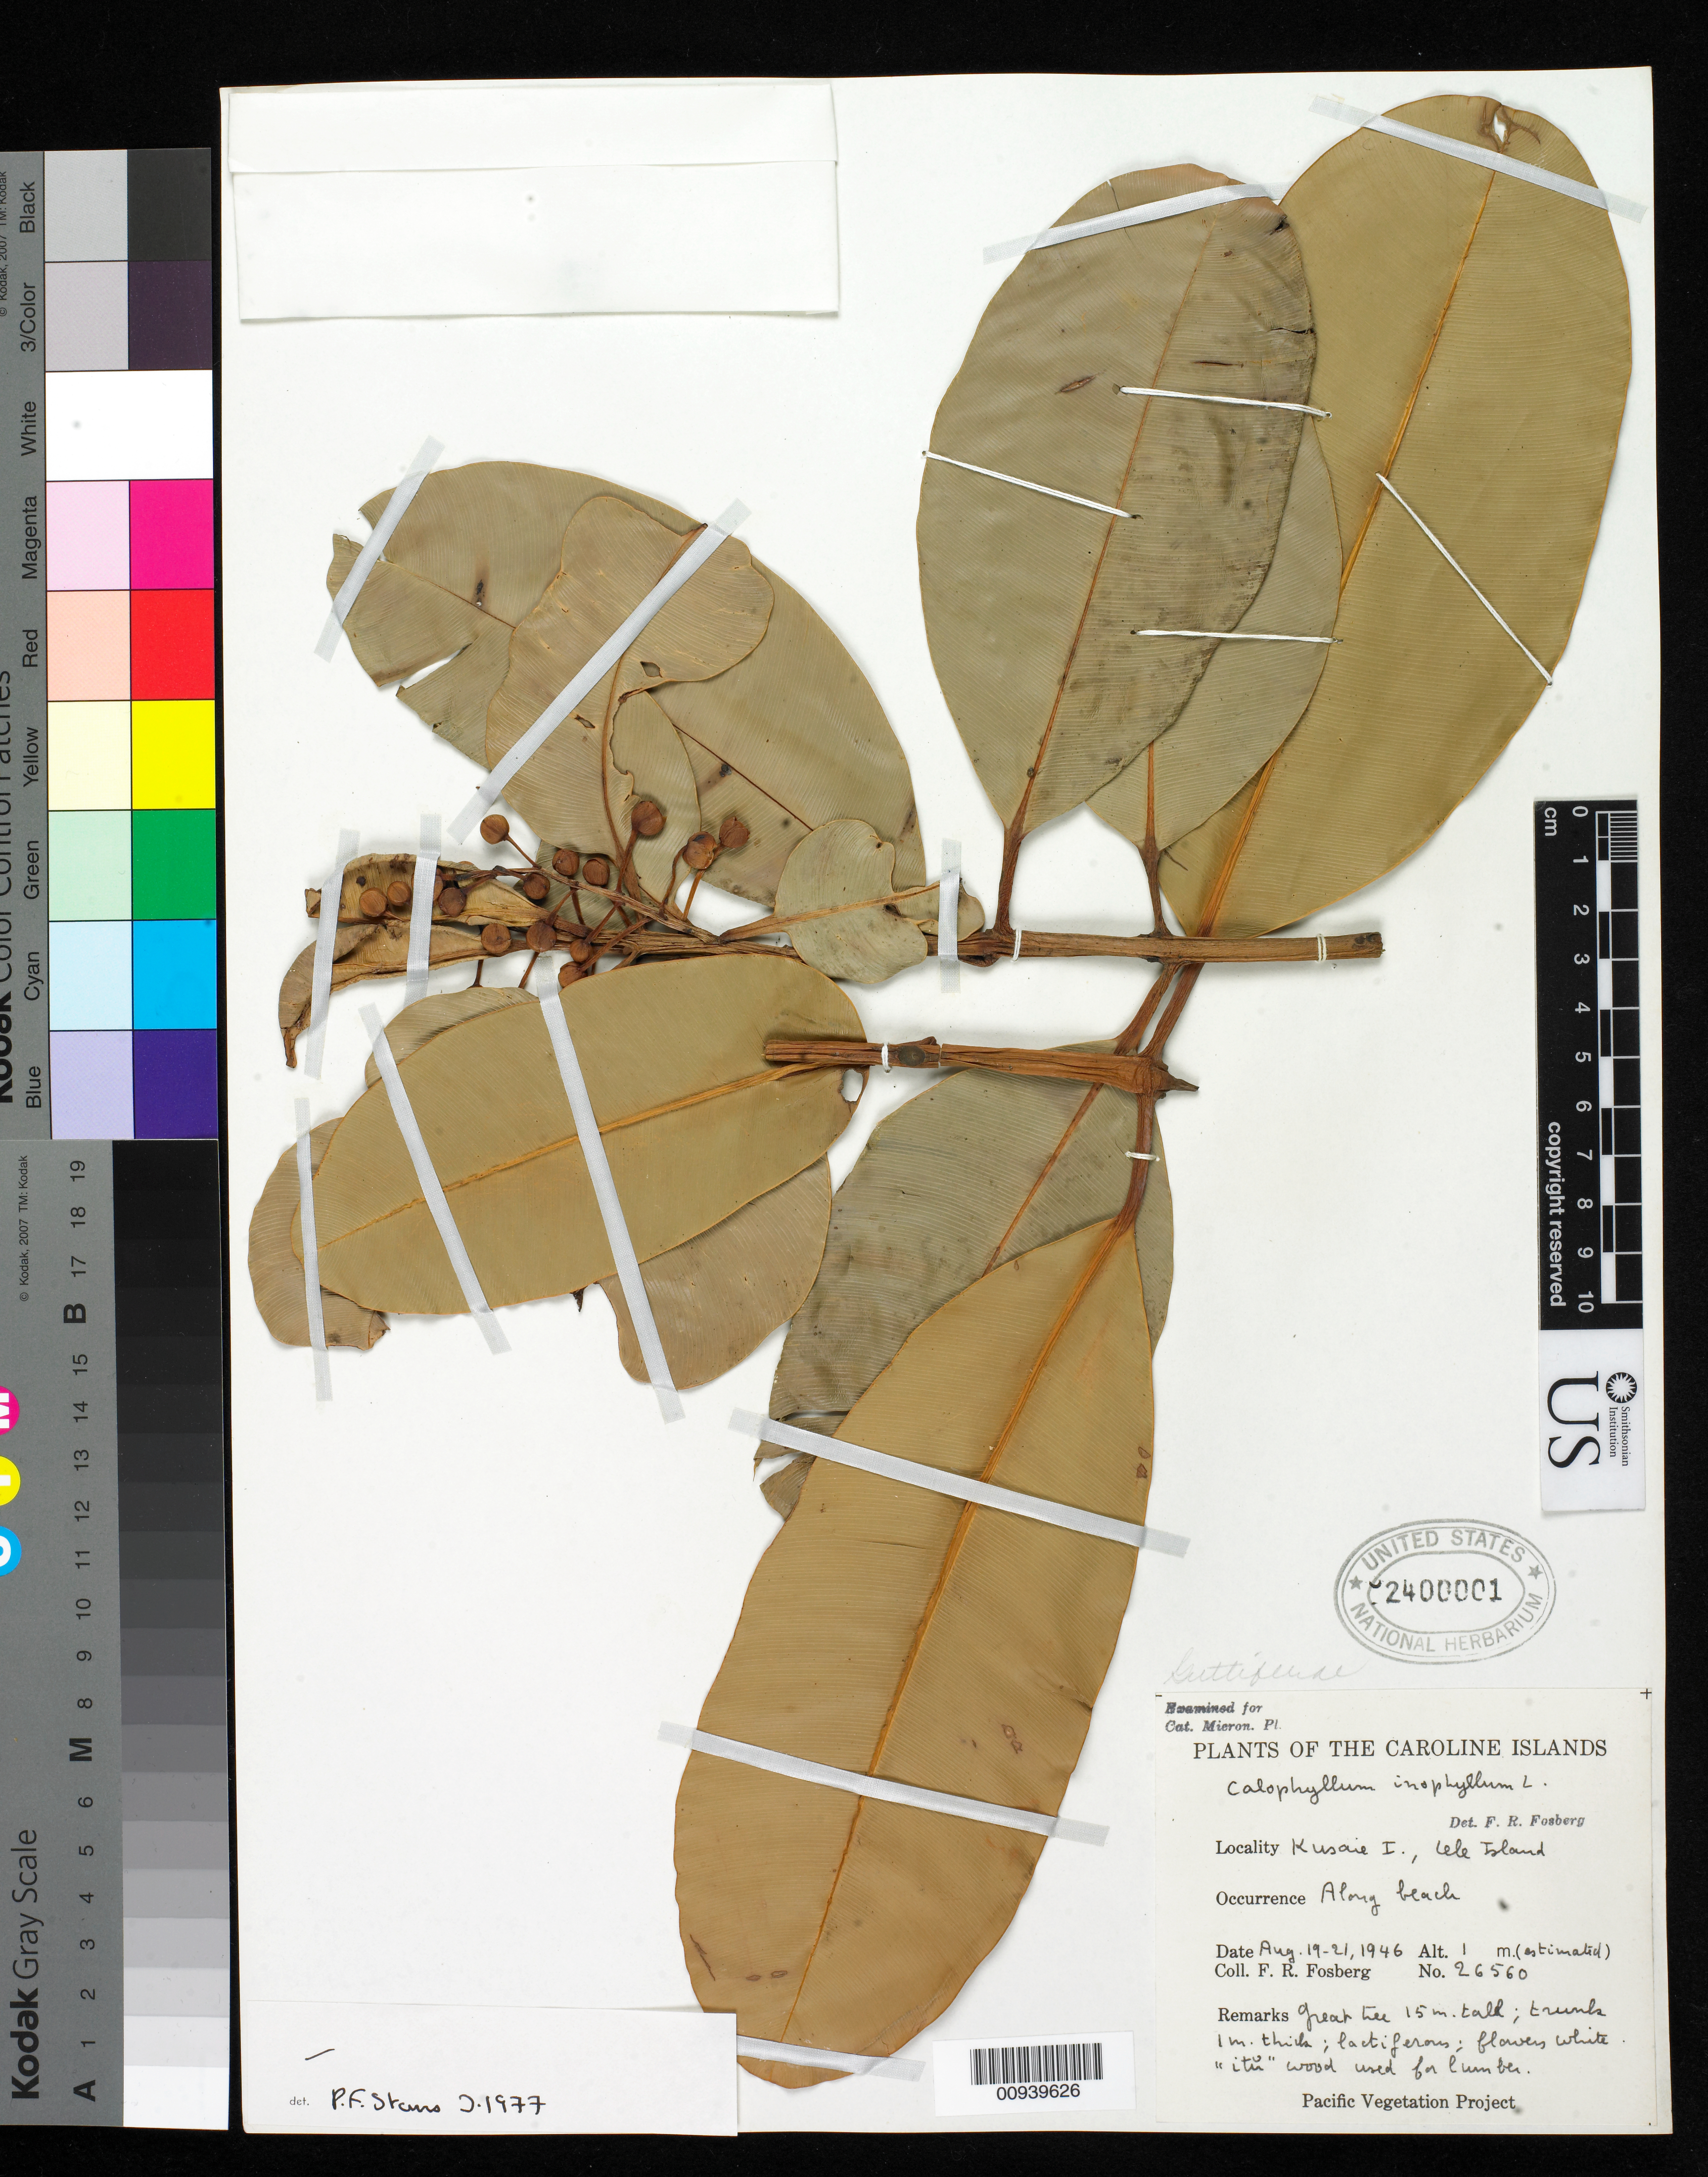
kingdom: Plantae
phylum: Tracheophyta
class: Magnoliopsida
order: Malpighiales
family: Calophyllaceae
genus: Calophyllum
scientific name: Calophyllum inophyllum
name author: L.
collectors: F. R. Fosberg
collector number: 26560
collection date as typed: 23 Aug 1946 to 24 Aug 1946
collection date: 1946-08-23/1946-08-24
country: Marshall Islands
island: Jaluit Atoll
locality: Imruj (Imrodj), Islet.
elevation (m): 1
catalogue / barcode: US 2400001